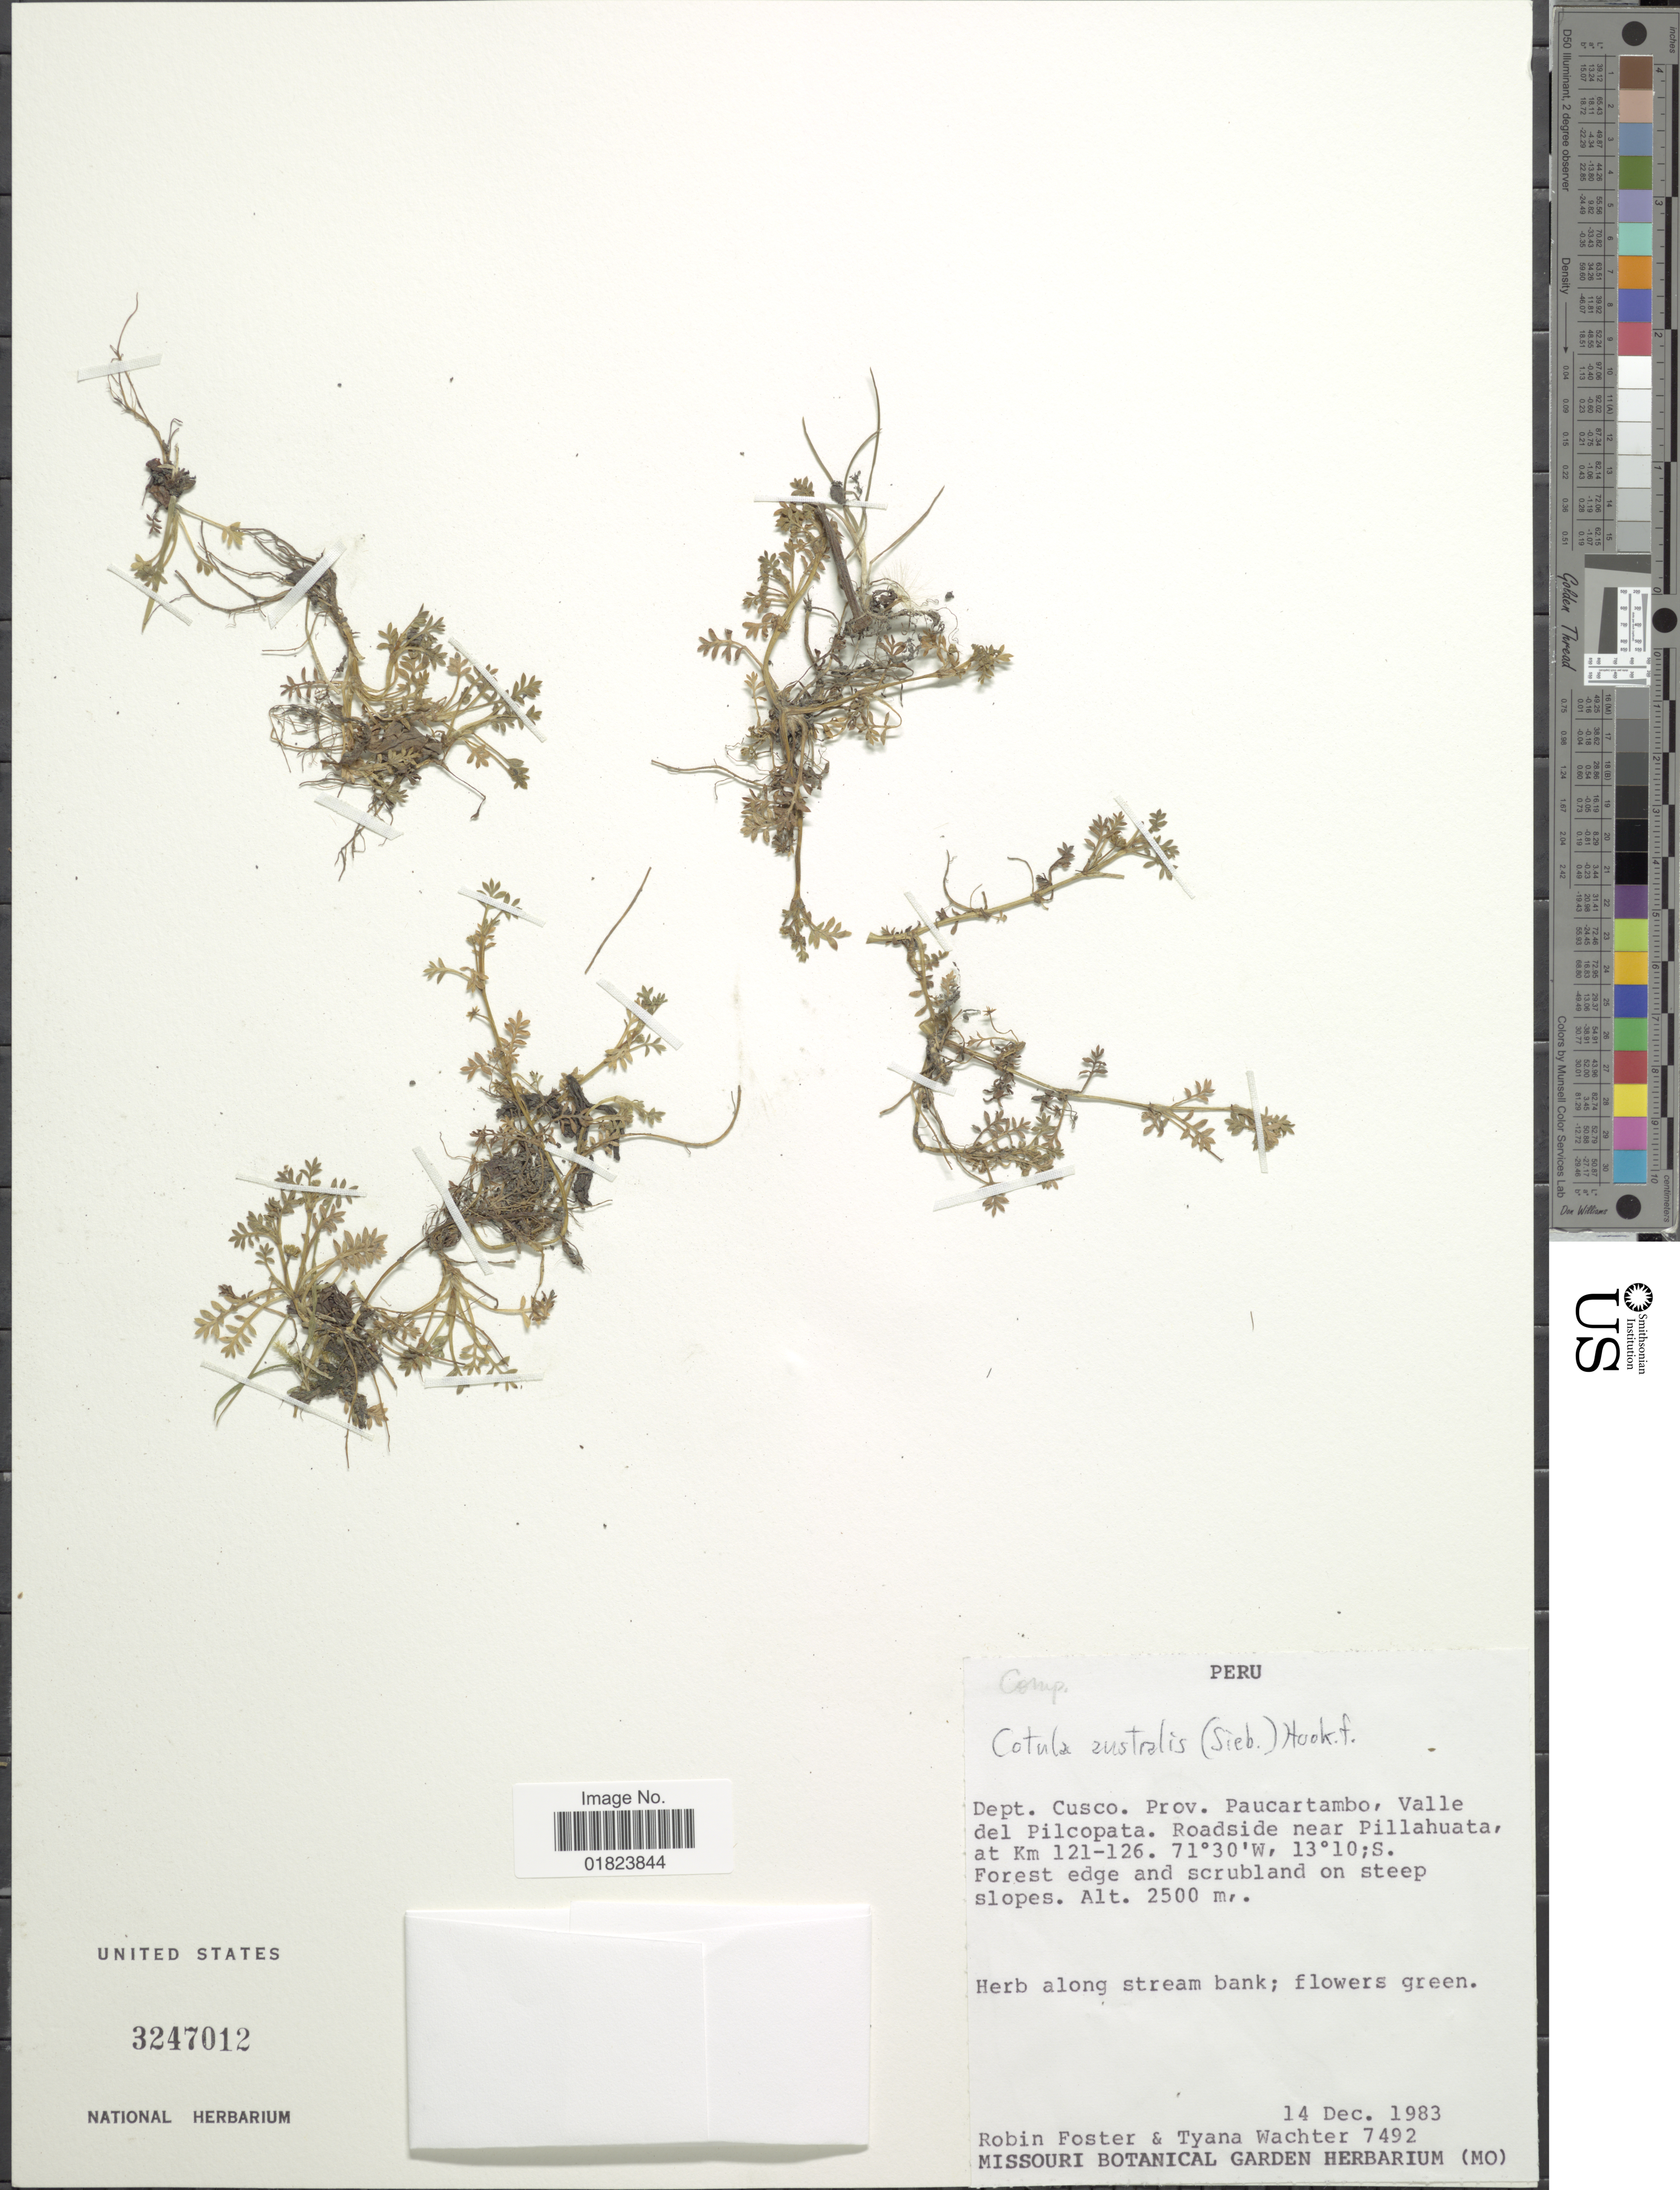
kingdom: Plantae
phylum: Tracheophyta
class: Magnoliopsida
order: Asterales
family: Asteraceae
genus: Cotula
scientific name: Cotula australis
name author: (Sieber ex Spreng.) Hook. f.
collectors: R. B. Foster & T. Wachter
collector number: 7492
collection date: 1983-12-14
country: Peru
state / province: Cusco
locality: Prov. Paucartambo, Valle del Pilcopata, roadside near Pillahuata at Km 121-126.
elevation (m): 2500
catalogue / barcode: US 3247012